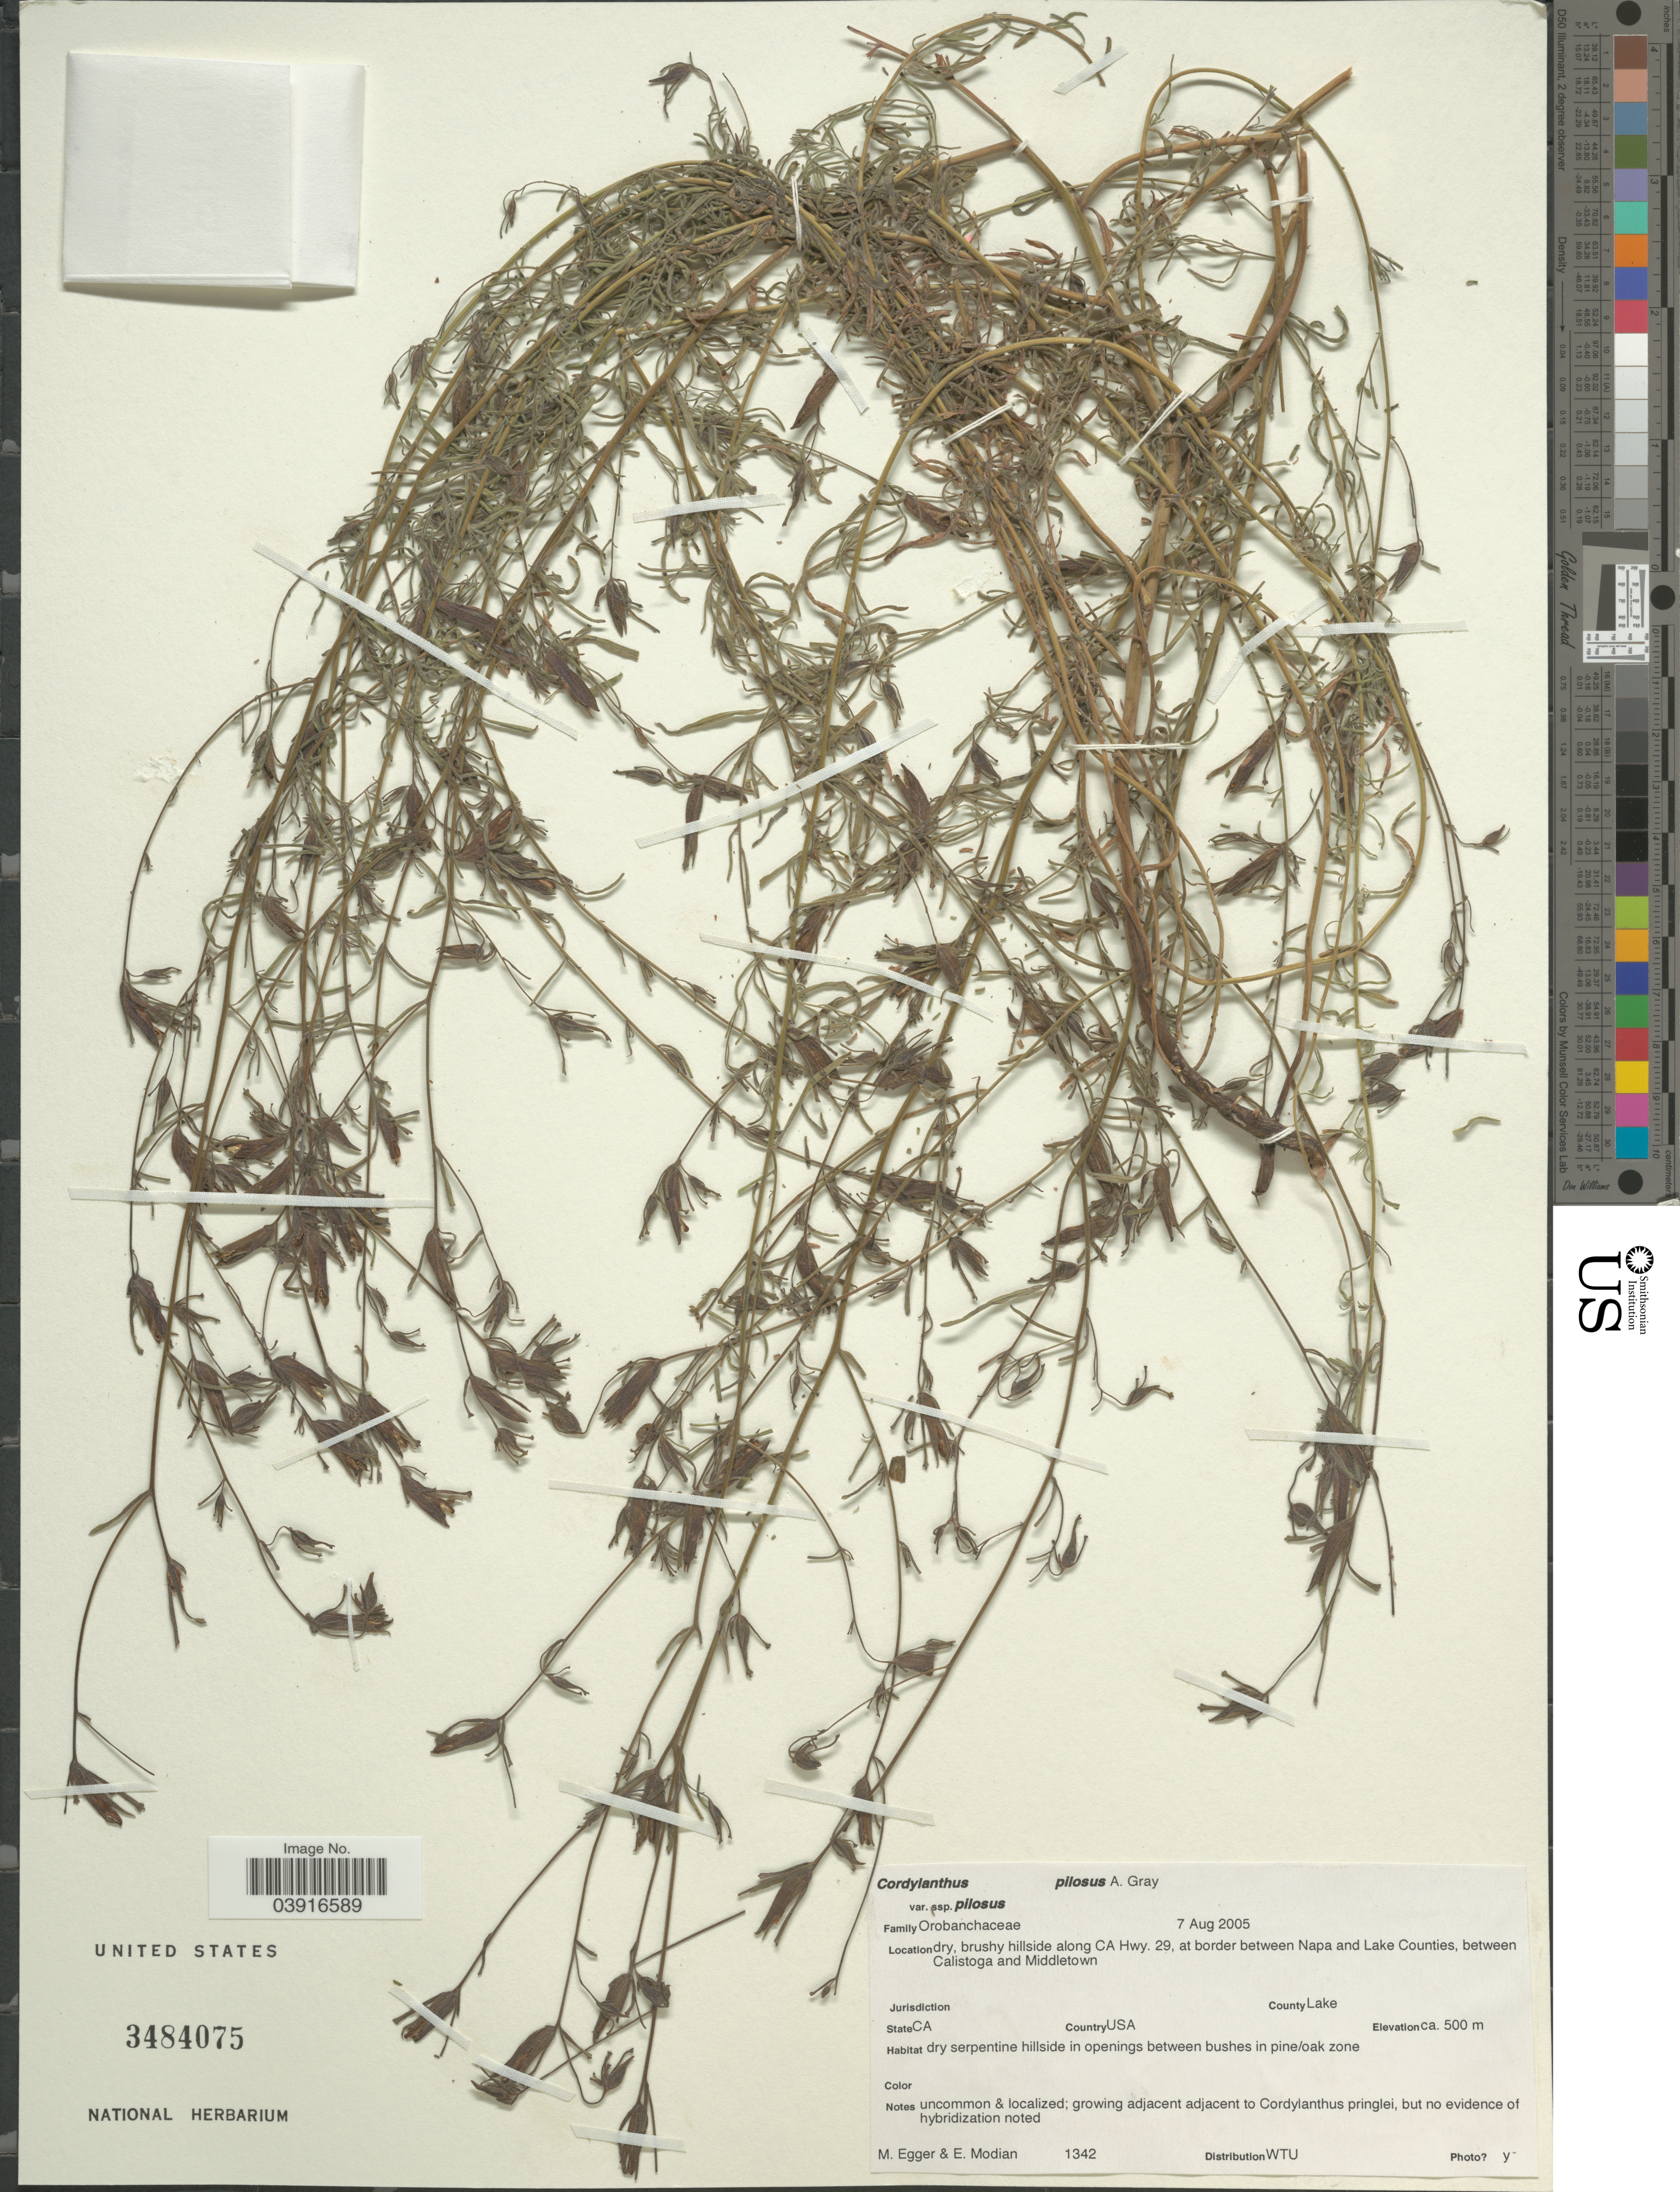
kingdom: Plantae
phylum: Tracheophyta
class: Magnoliopsida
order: Lamiales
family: Orobanchaceae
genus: Cordylanthus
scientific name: Cordylanthus pilosus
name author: A. Gray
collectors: M. Egger & E. Modian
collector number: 1342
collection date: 2005-08-07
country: United States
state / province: California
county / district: Lake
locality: Hillside along CA Hwy. 29, at border between Napa and Lake Counties, between Calistoga and Middletown. County Lake.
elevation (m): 500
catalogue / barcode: US 3484075